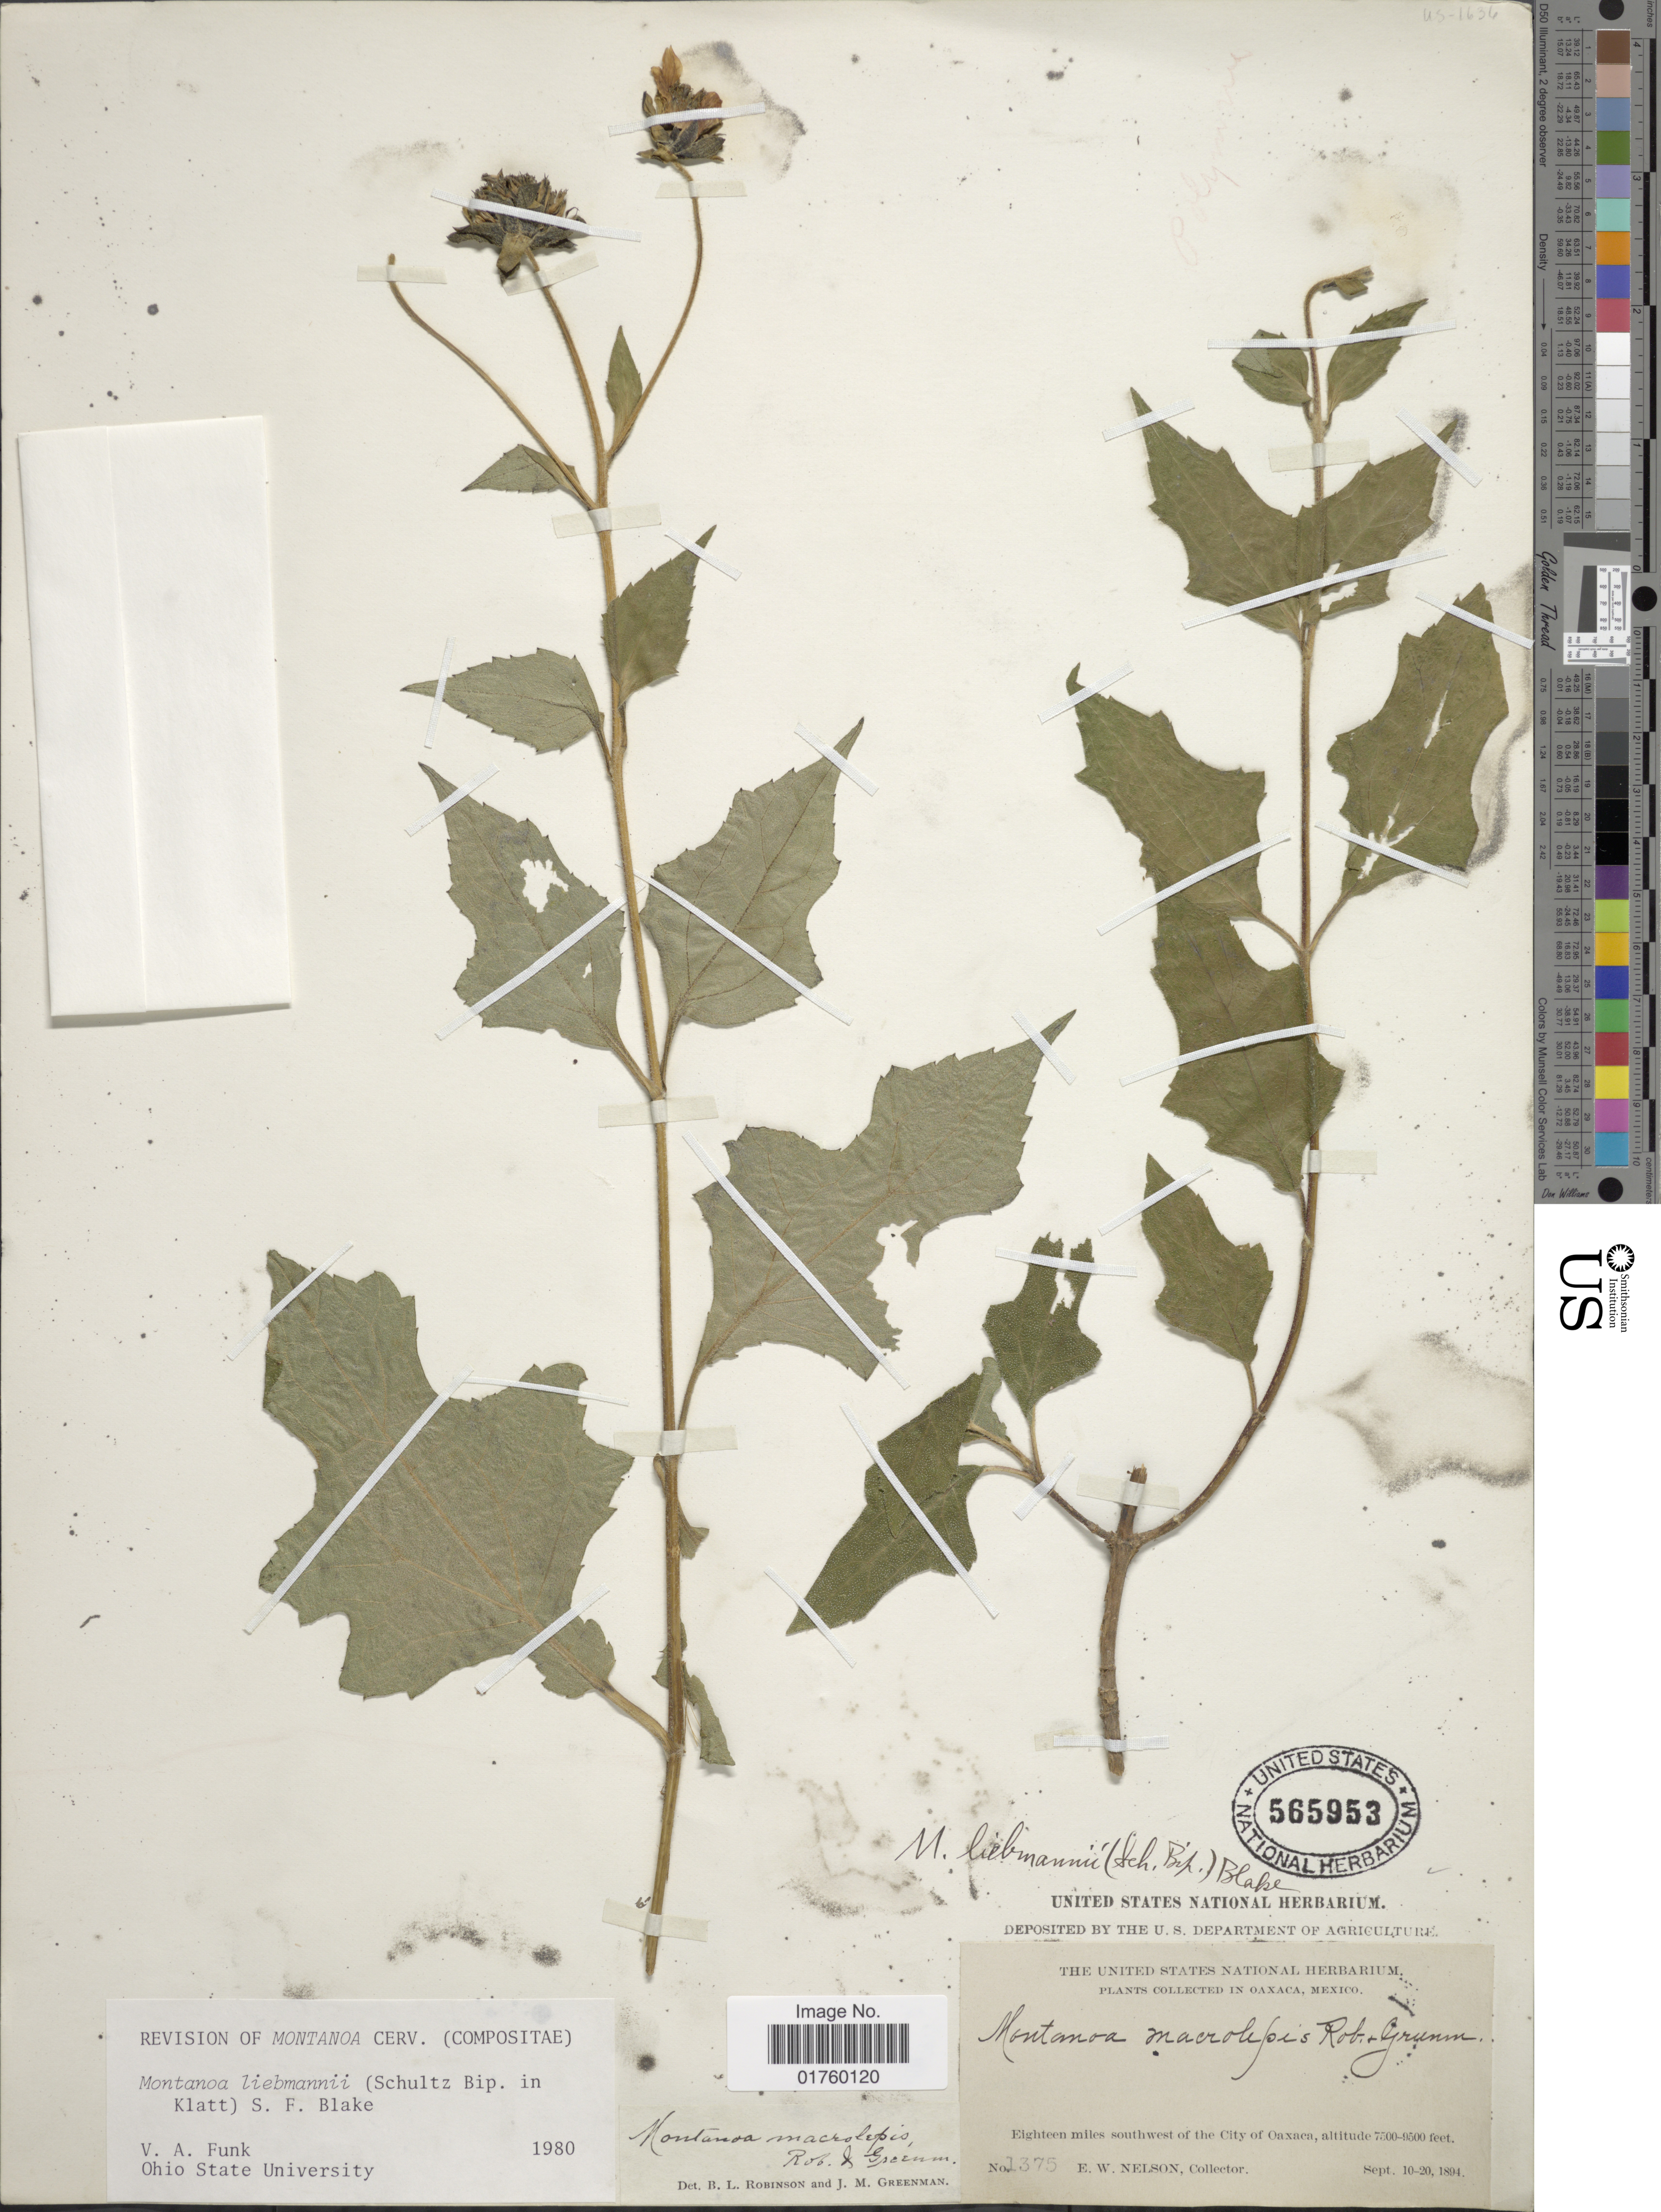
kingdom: Plantae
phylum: Tracheophyta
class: Magnoliopsida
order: Asterales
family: Asteraceae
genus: Montanoa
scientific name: Montanoa liebmannii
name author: (Sch. Bip.) S.F. Blake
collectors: E. W. Nelson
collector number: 1375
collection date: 1894-09-10/1894-09-20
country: Mexico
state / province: Oaxaca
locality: Eighteen miles southwest of the City of Oaxaca.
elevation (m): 2286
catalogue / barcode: US 565953